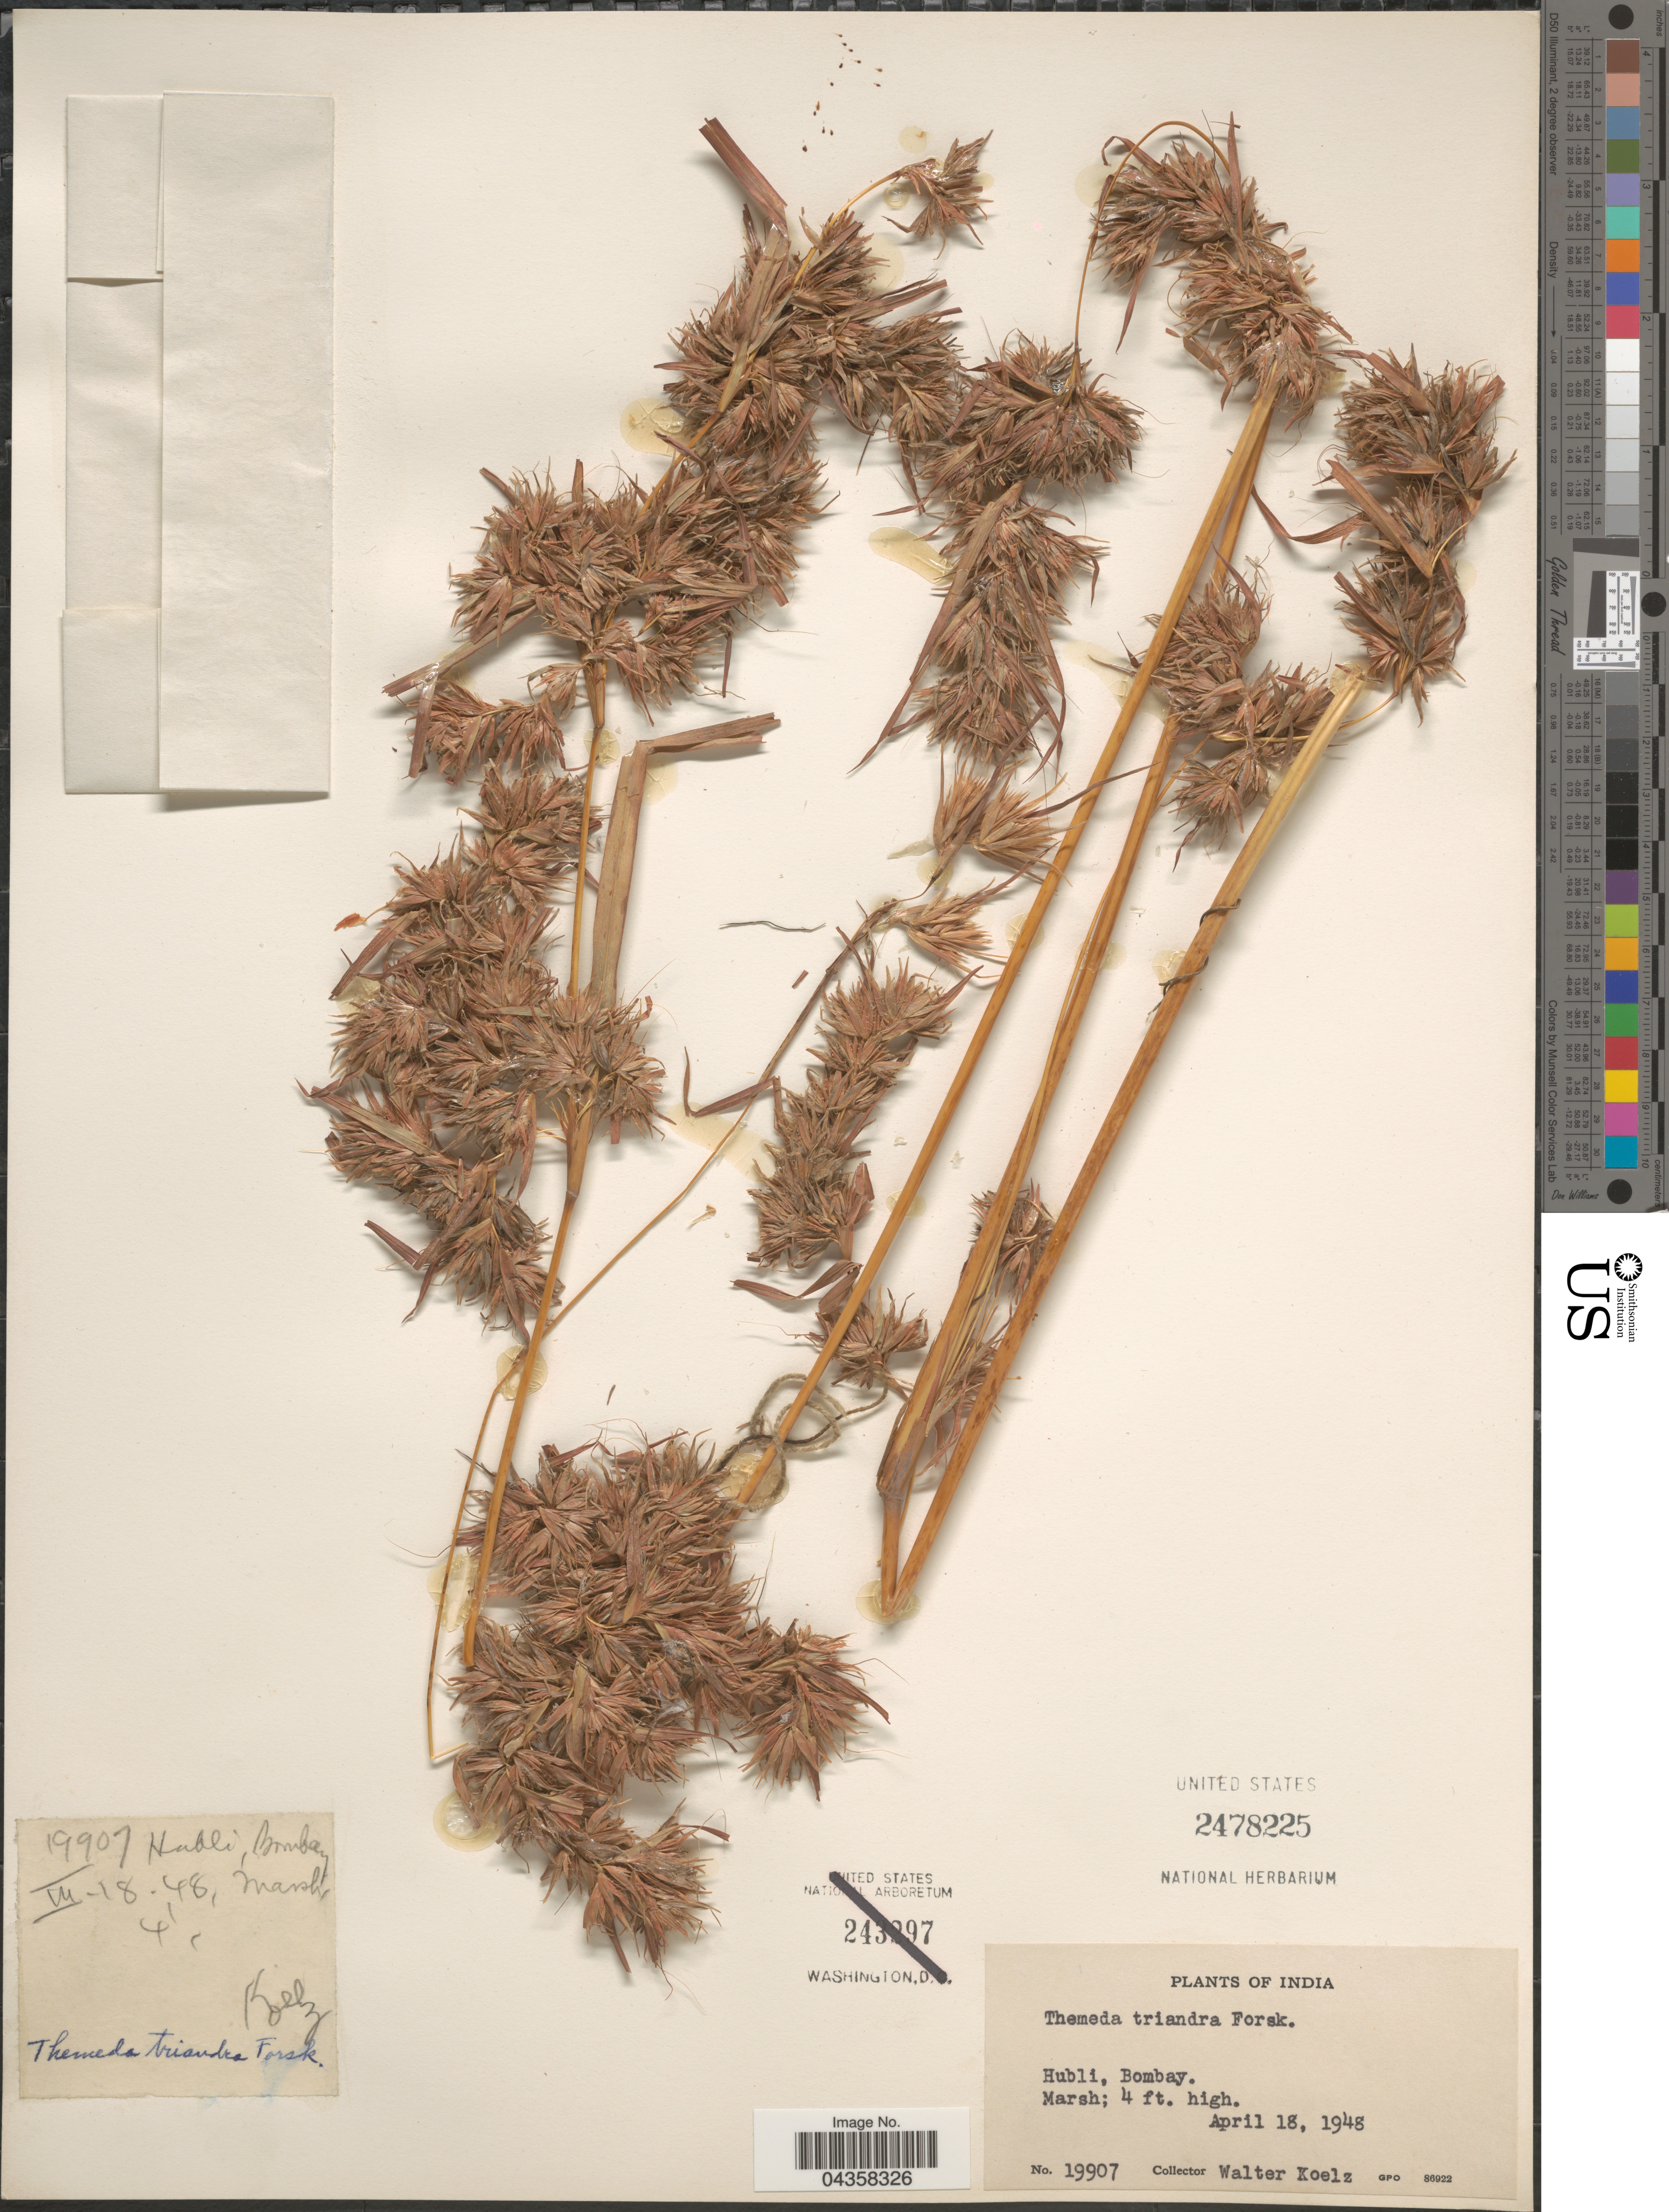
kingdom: Plantae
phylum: Tracheophyta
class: Liliopsida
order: Poales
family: Poaceae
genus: Themeda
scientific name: Themeda triandra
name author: Forssk.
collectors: W. N. Koelz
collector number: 19907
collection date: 1948-04-18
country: India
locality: Hubli, Bombay.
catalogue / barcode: US 2478225